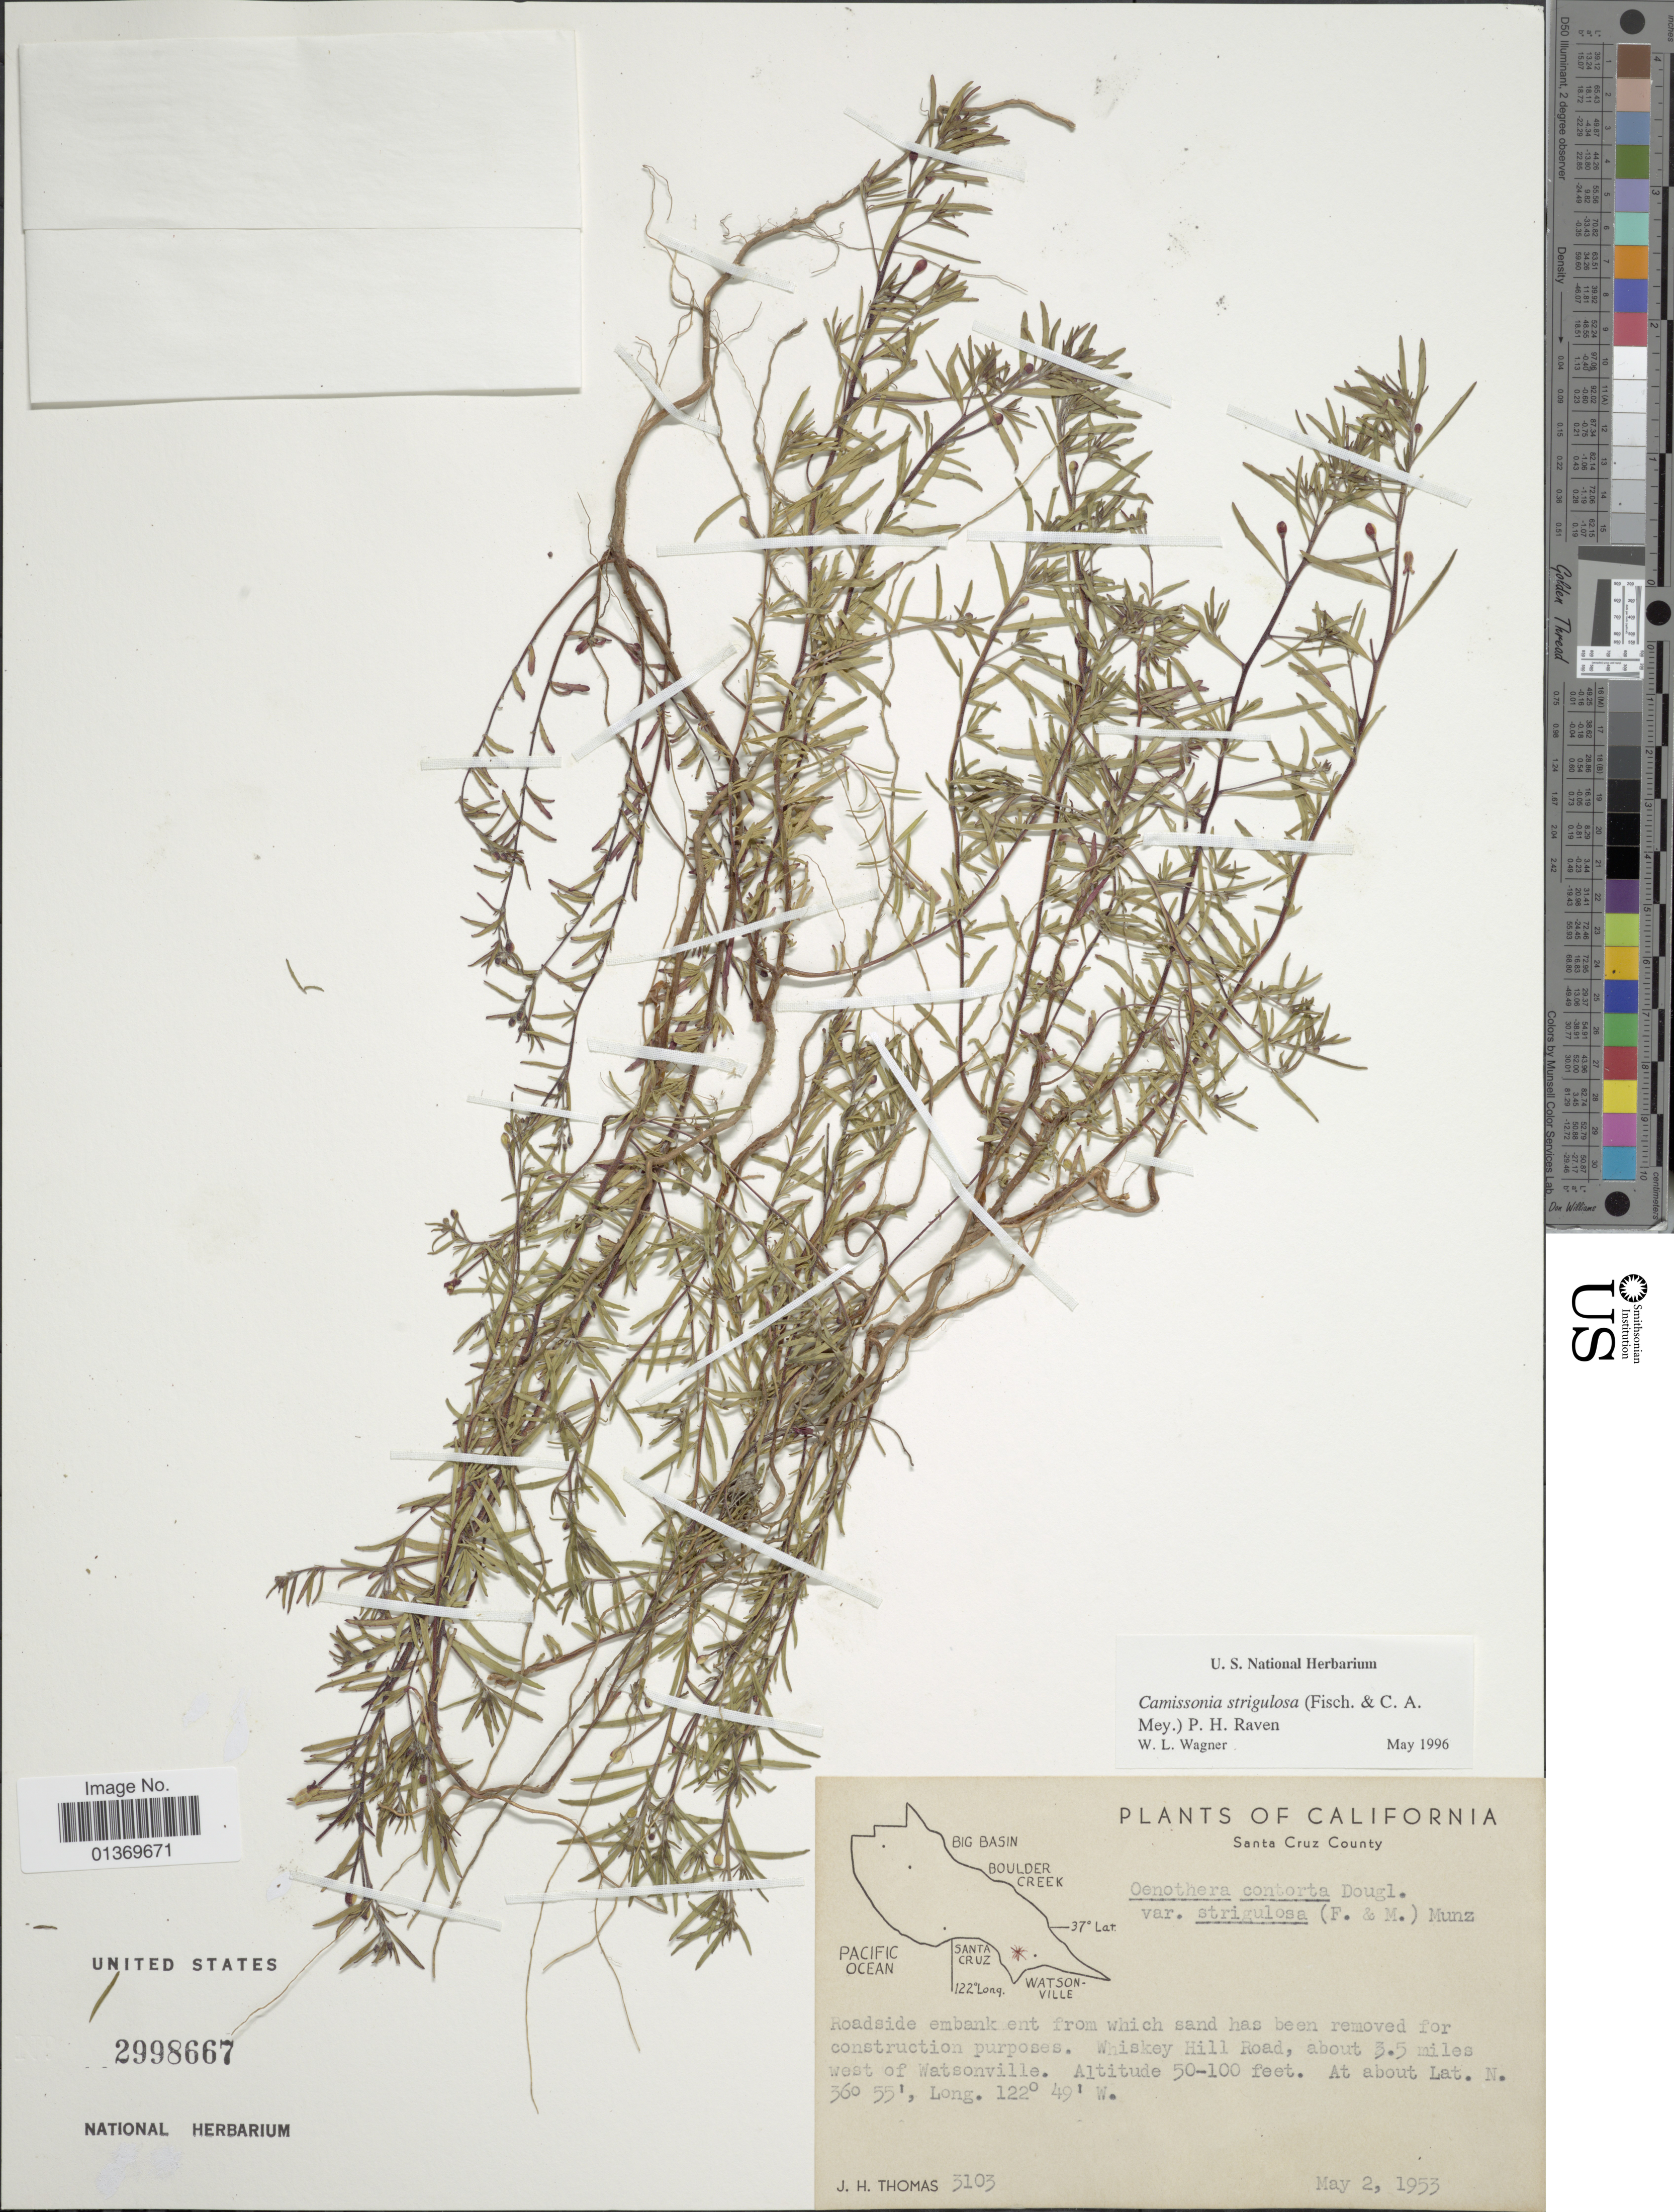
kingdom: Plantae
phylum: Tracheophyta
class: Magnoliopsida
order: Myrtales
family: Onagraceae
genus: Camissonia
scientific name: Camissonia strigulosa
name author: (Fisch. & C.A. Mey.) P.H. Raven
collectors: J. H. Thomas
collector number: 3103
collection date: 1953-05-02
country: United States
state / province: California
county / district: Santa Cruz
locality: Santa Cruz County, Whiskey Hill Road, about 3.5 miles west of Watsonville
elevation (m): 15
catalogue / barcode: US 2998667